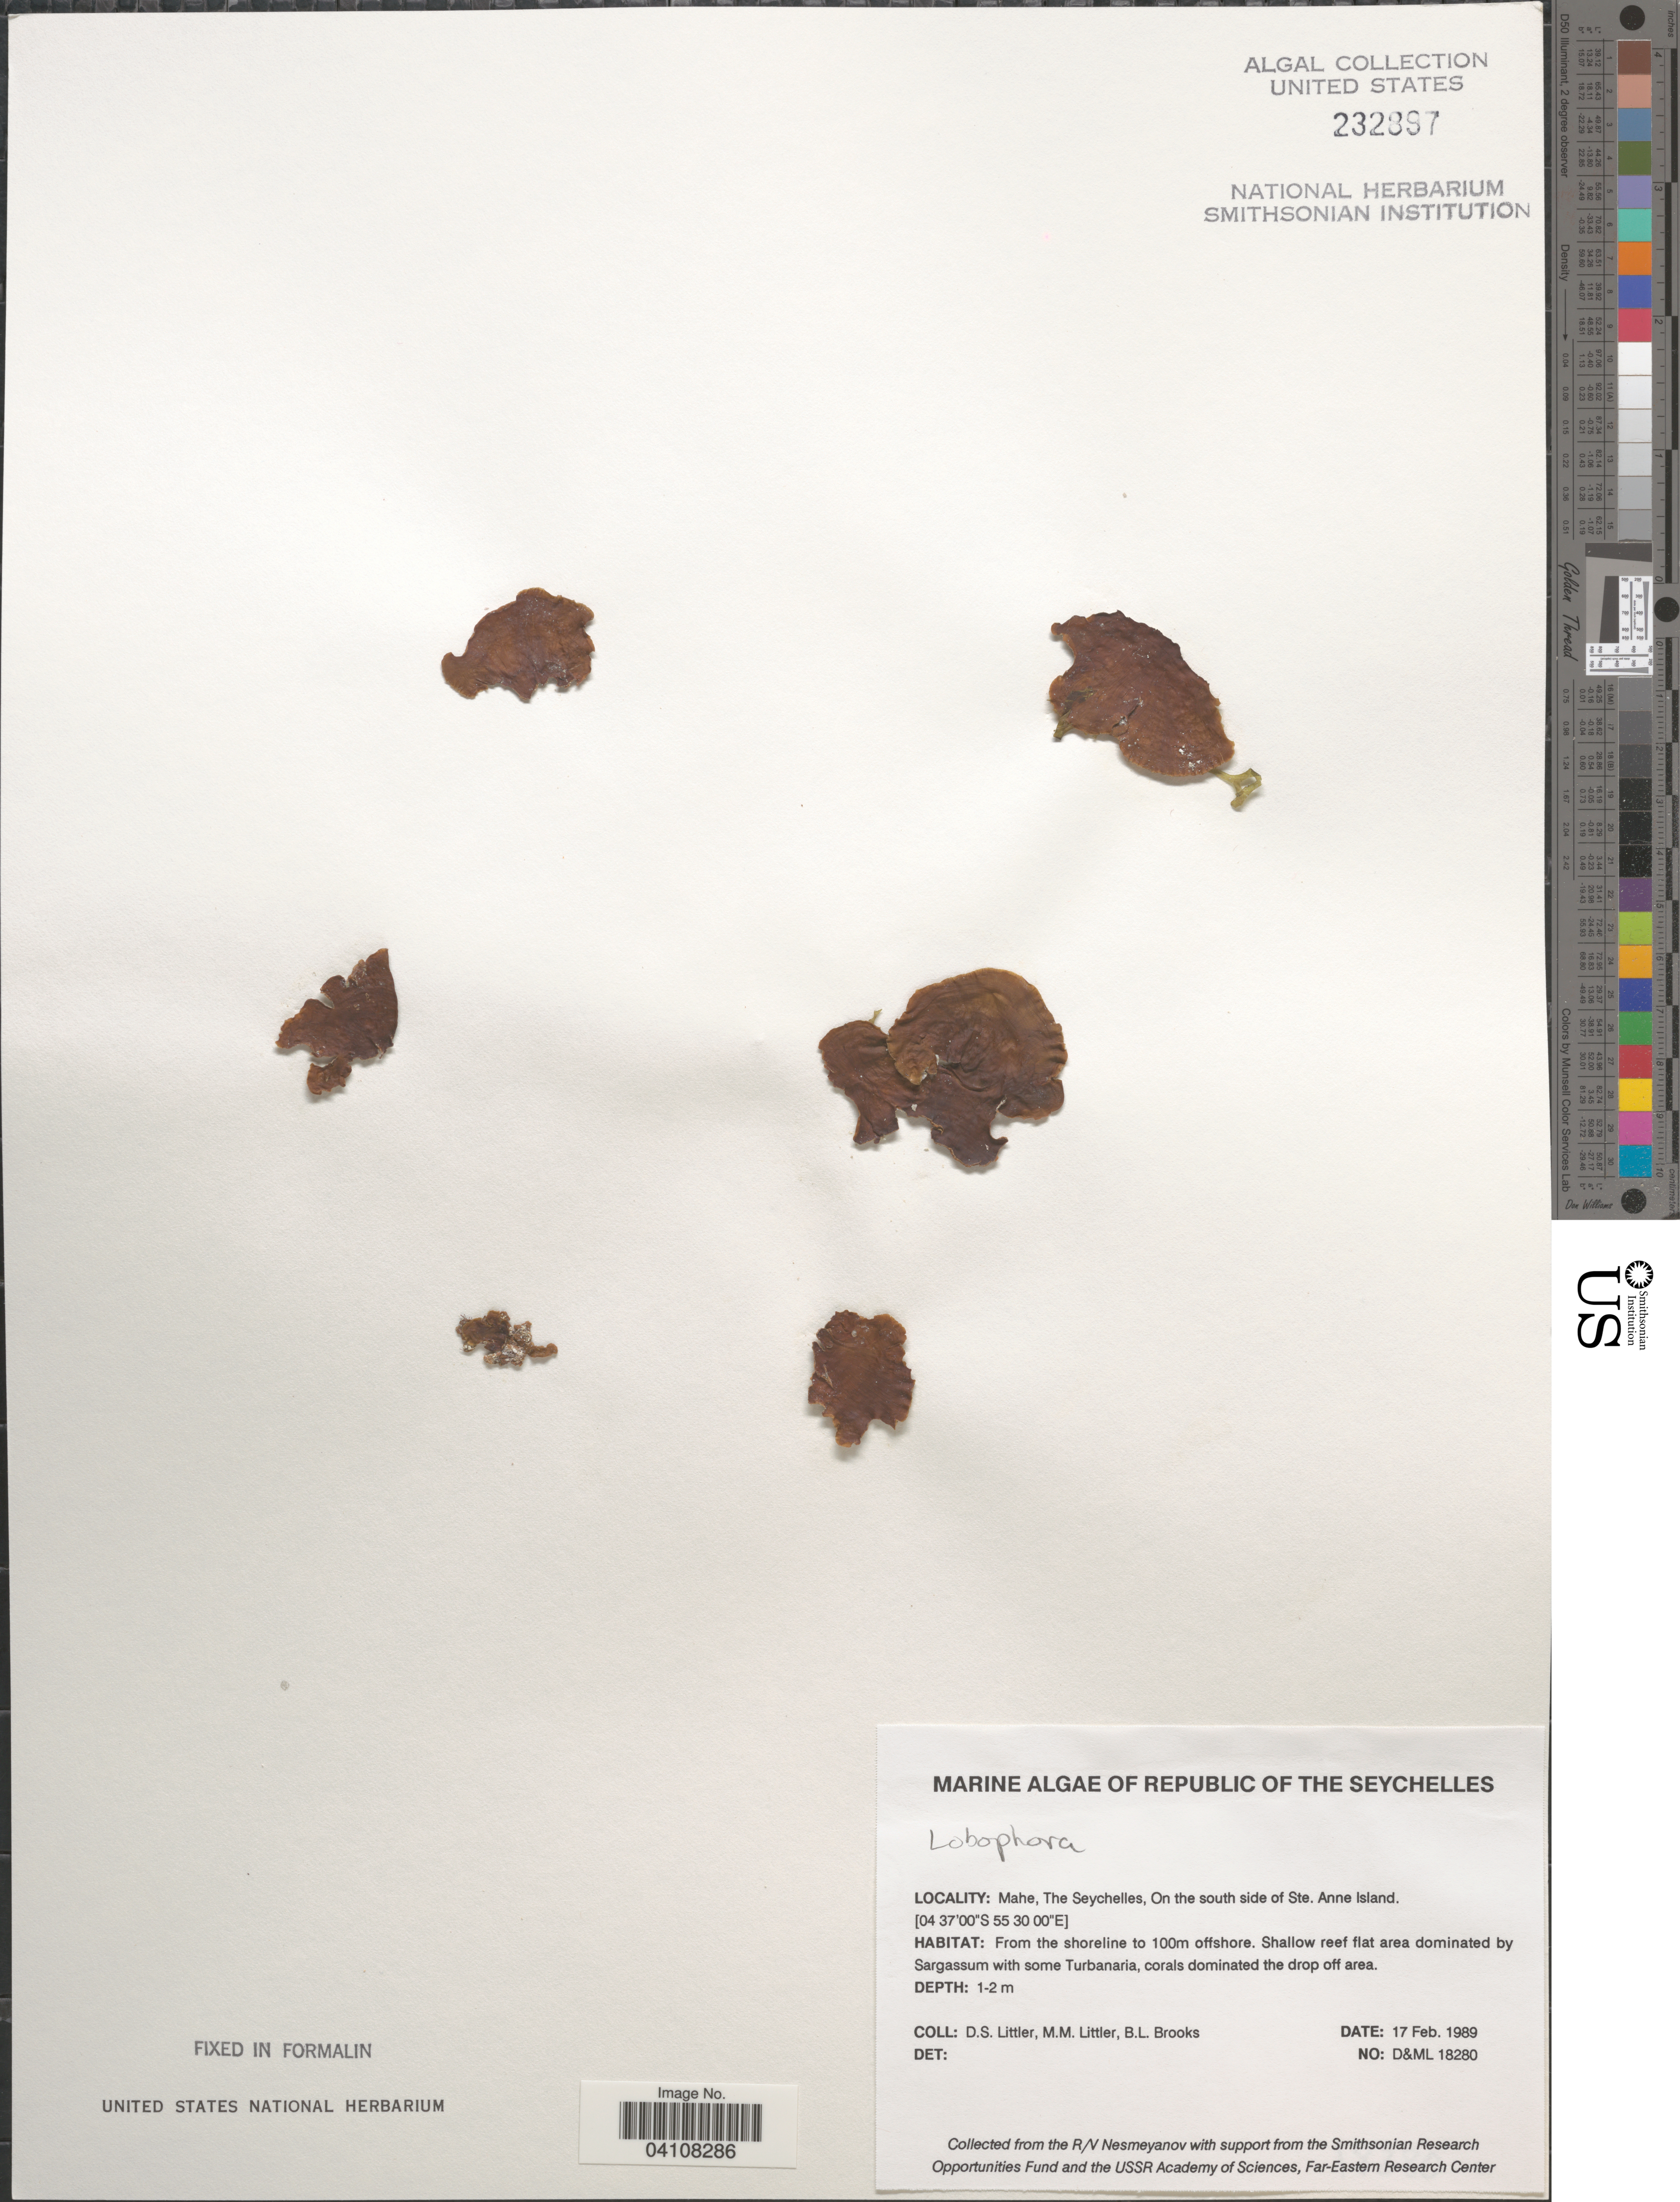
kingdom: Chromista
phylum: Ochrophyta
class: Phaeophyceae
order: Dictyotales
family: Dictyotaceae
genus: Lobophora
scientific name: Lobophora sp.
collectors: D. S. Littler & B. Brooks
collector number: D&ML18280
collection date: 1989-02-17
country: Seychelles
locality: Republic of The Seychelles. Mahe, On the south side of Ste. Anne Island. From the shoreline to 100m offshore.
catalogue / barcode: US 232897